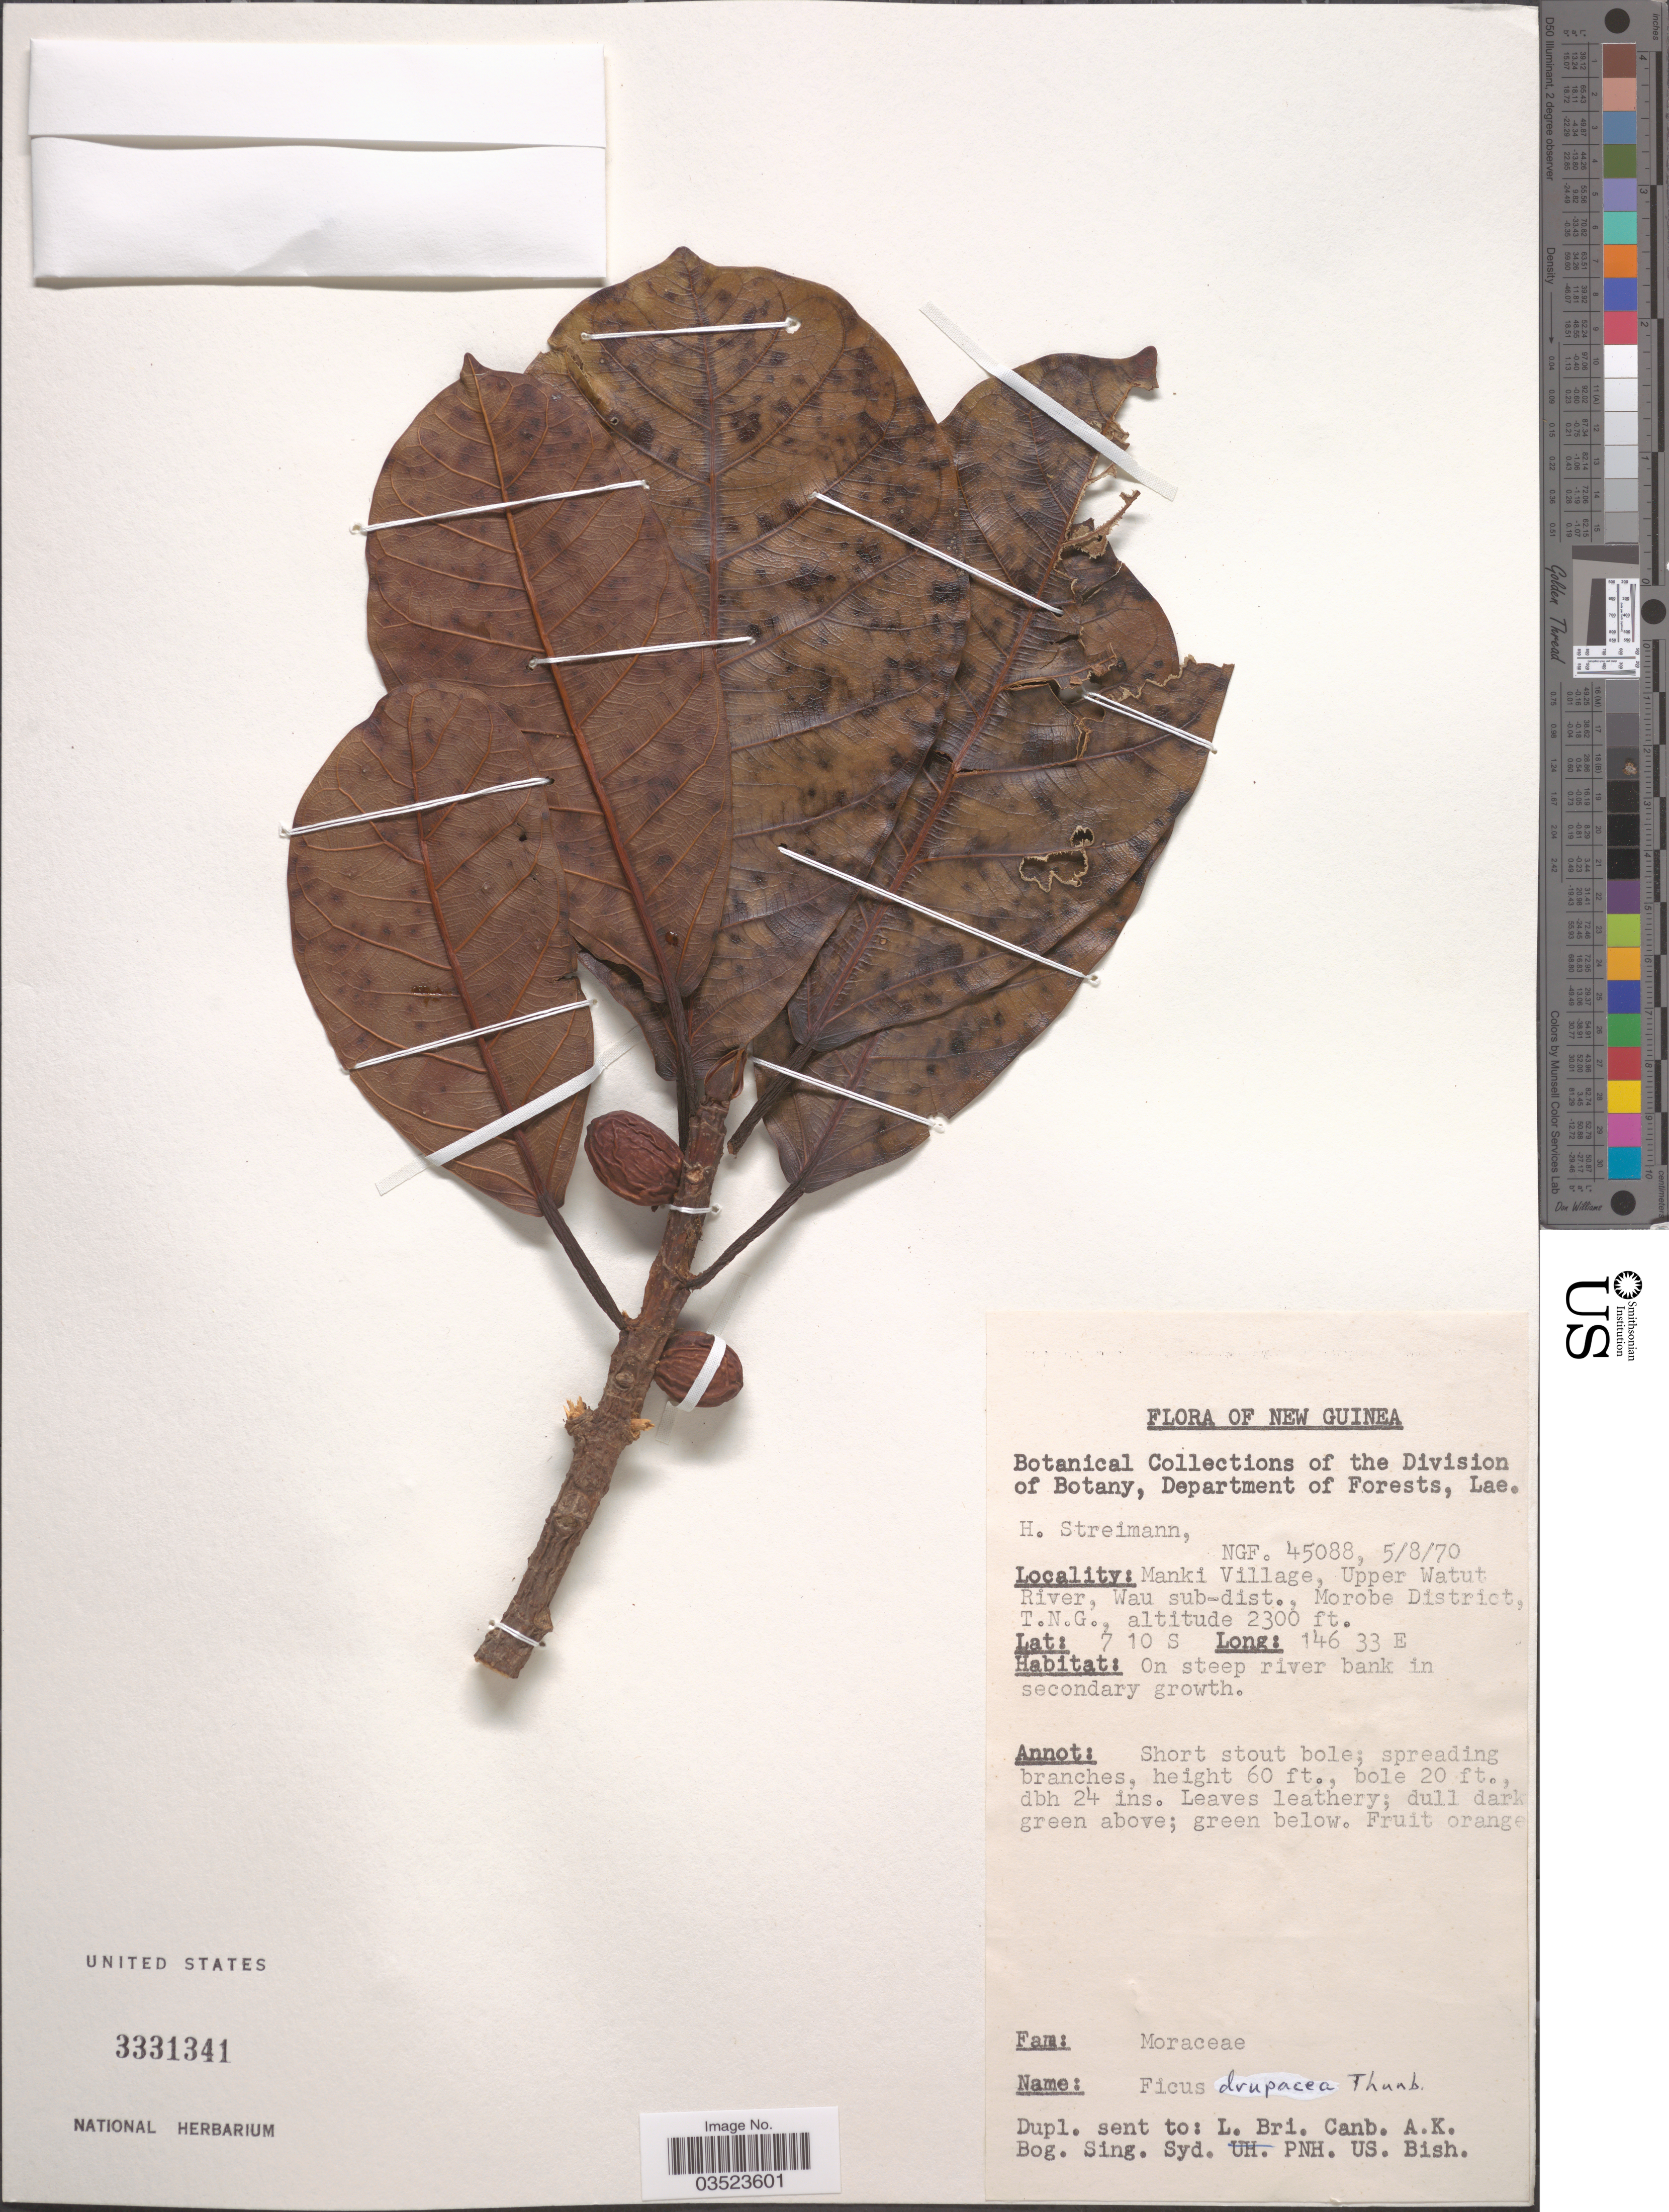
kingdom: Plantae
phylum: Tracheophyta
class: Magnoliopsida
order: Rosales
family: Moraceae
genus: Ficus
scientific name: Ficus drupacea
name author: Thunb.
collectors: H. Streimann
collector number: NGF45088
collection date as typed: Transcribed d/m/y: 5/8/70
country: Papua New Guinea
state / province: Morobe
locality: New Guinea. Manki Village, upper Watut River, Wau sub-dist., Morobe District, T.N.G.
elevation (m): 701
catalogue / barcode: US 3331341